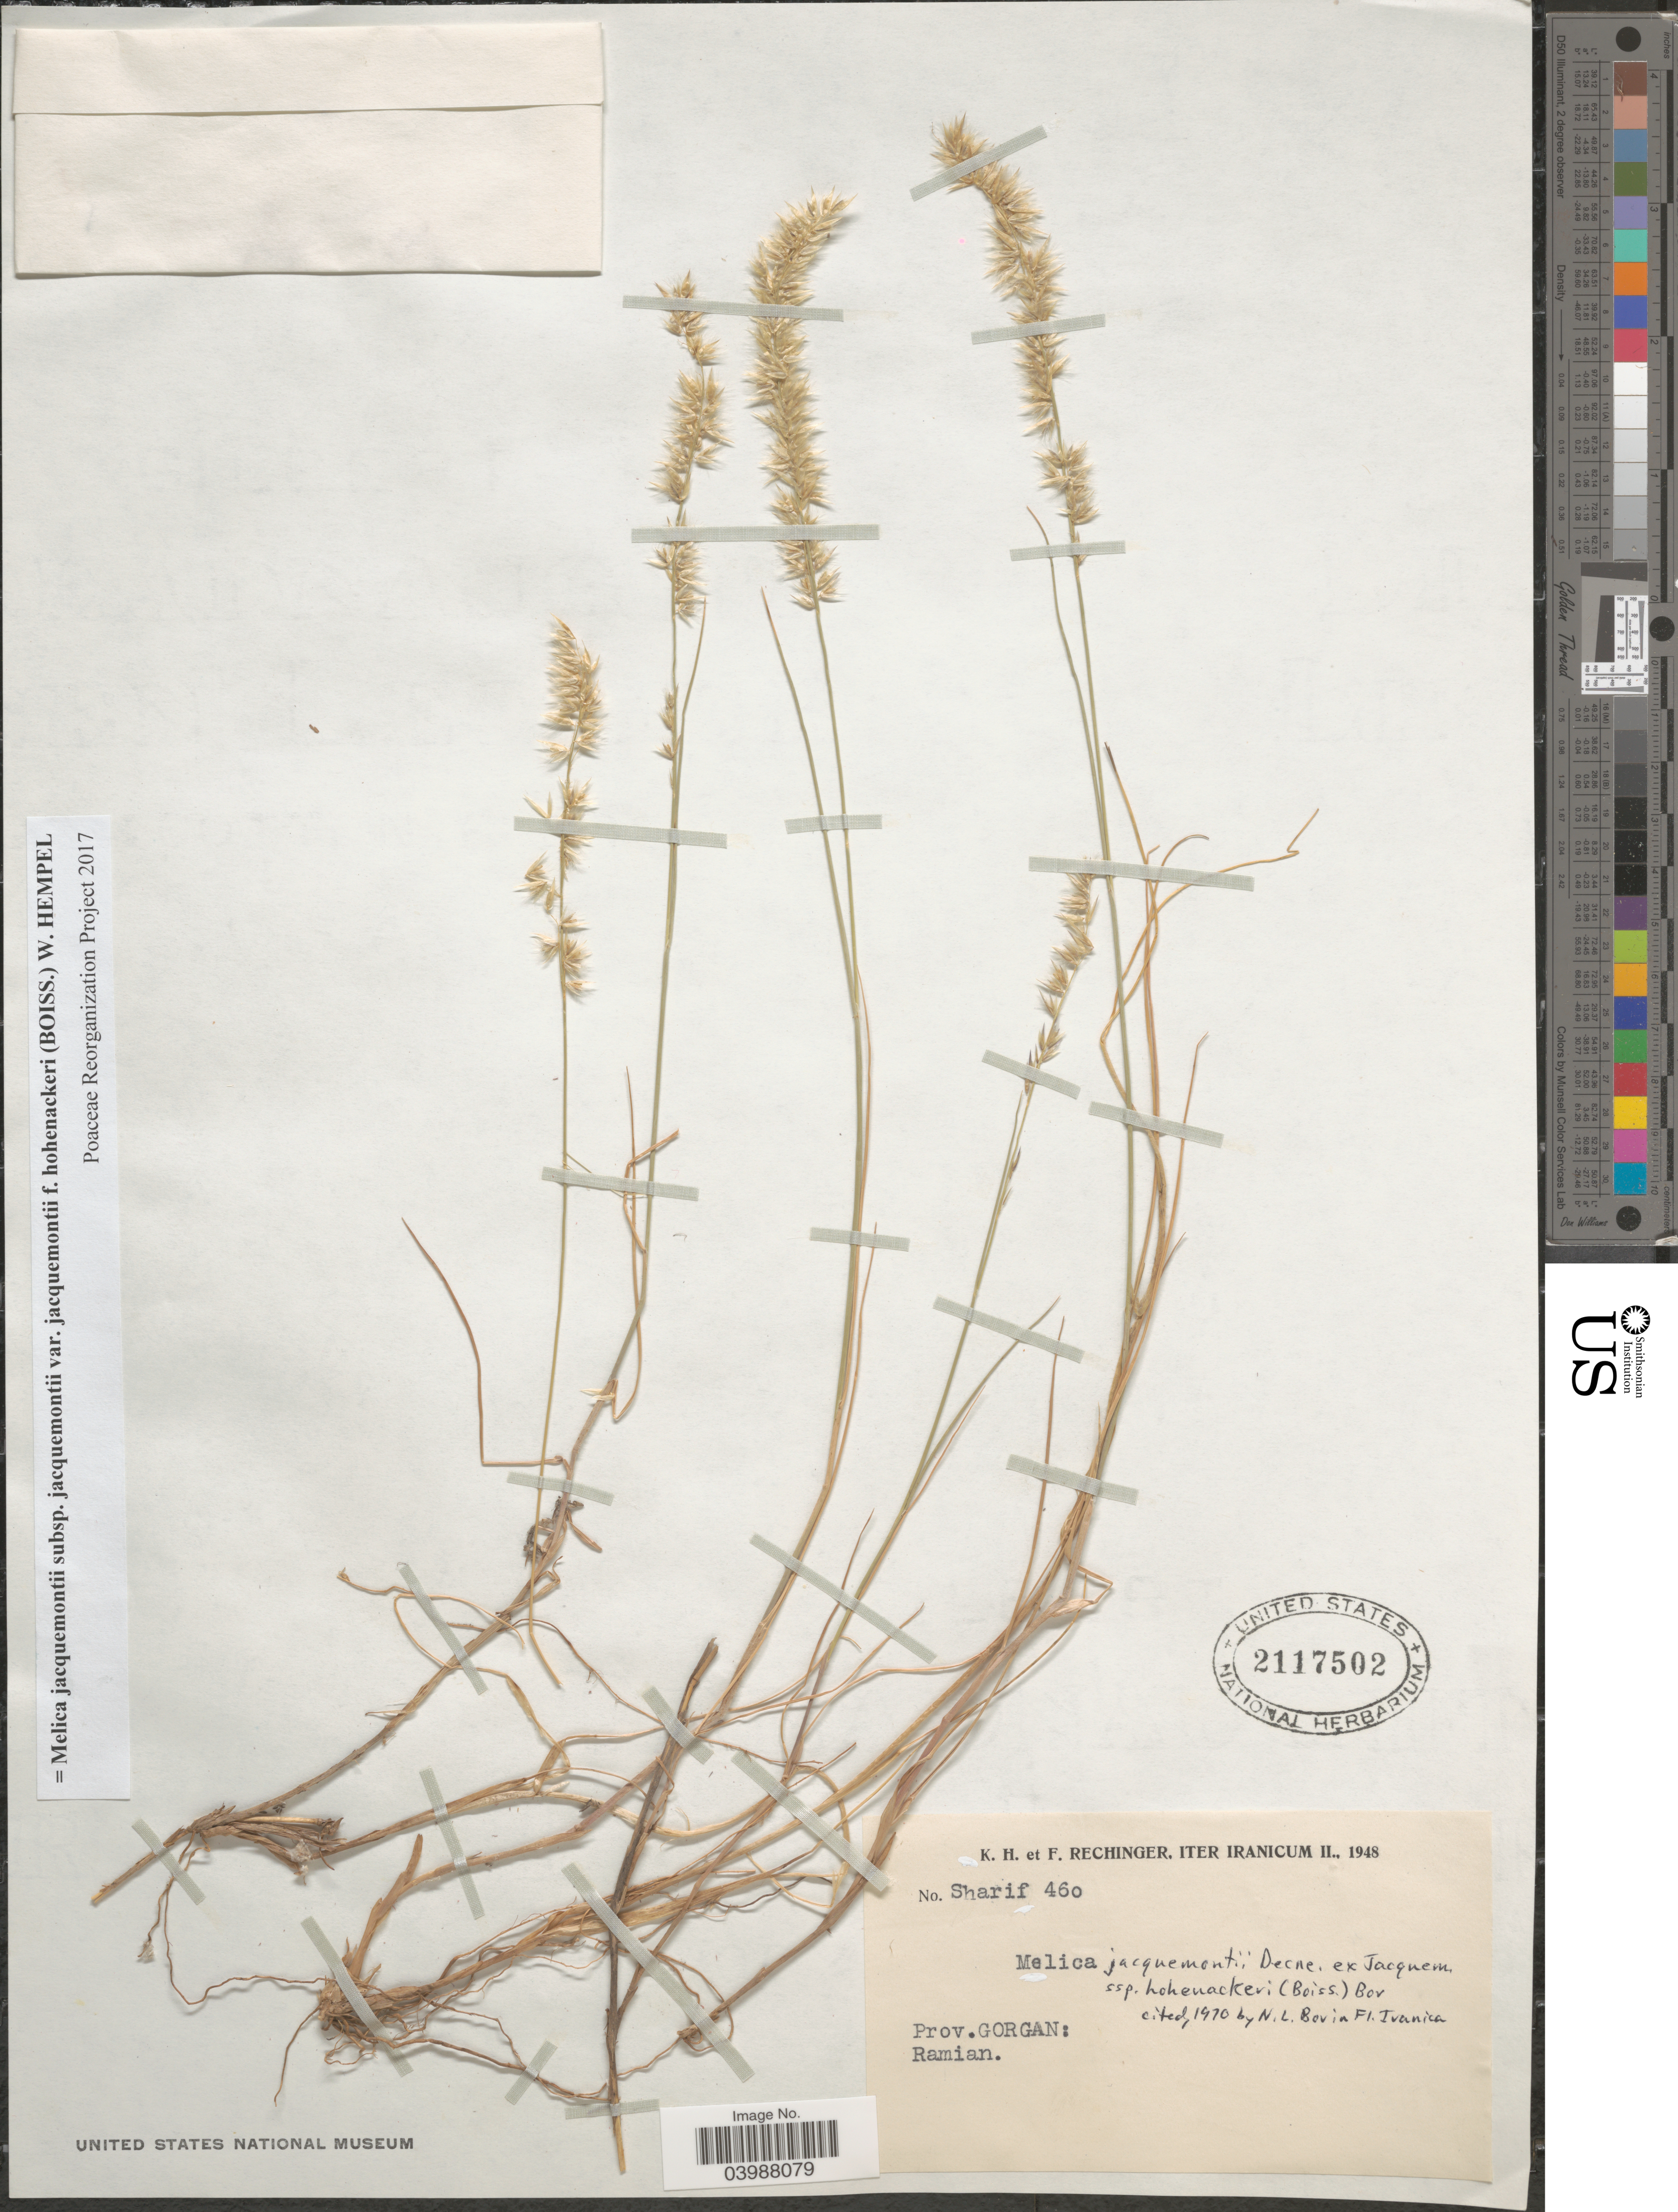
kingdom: Plantae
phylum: Tracheophyta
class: Liliopsida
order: Poales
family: Poaceae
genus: Melica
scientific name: Melica jacquemontii subsp. jacquemontii f. hohenackeri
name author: (Boiss.) Decne. ex Jacquem.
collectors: K. H. Rechinger & F. Rechinger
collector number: Sharif460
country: Iran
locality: Iter Iranicum. Prov. Gorgan: Ramian.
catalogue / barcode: US 2117502